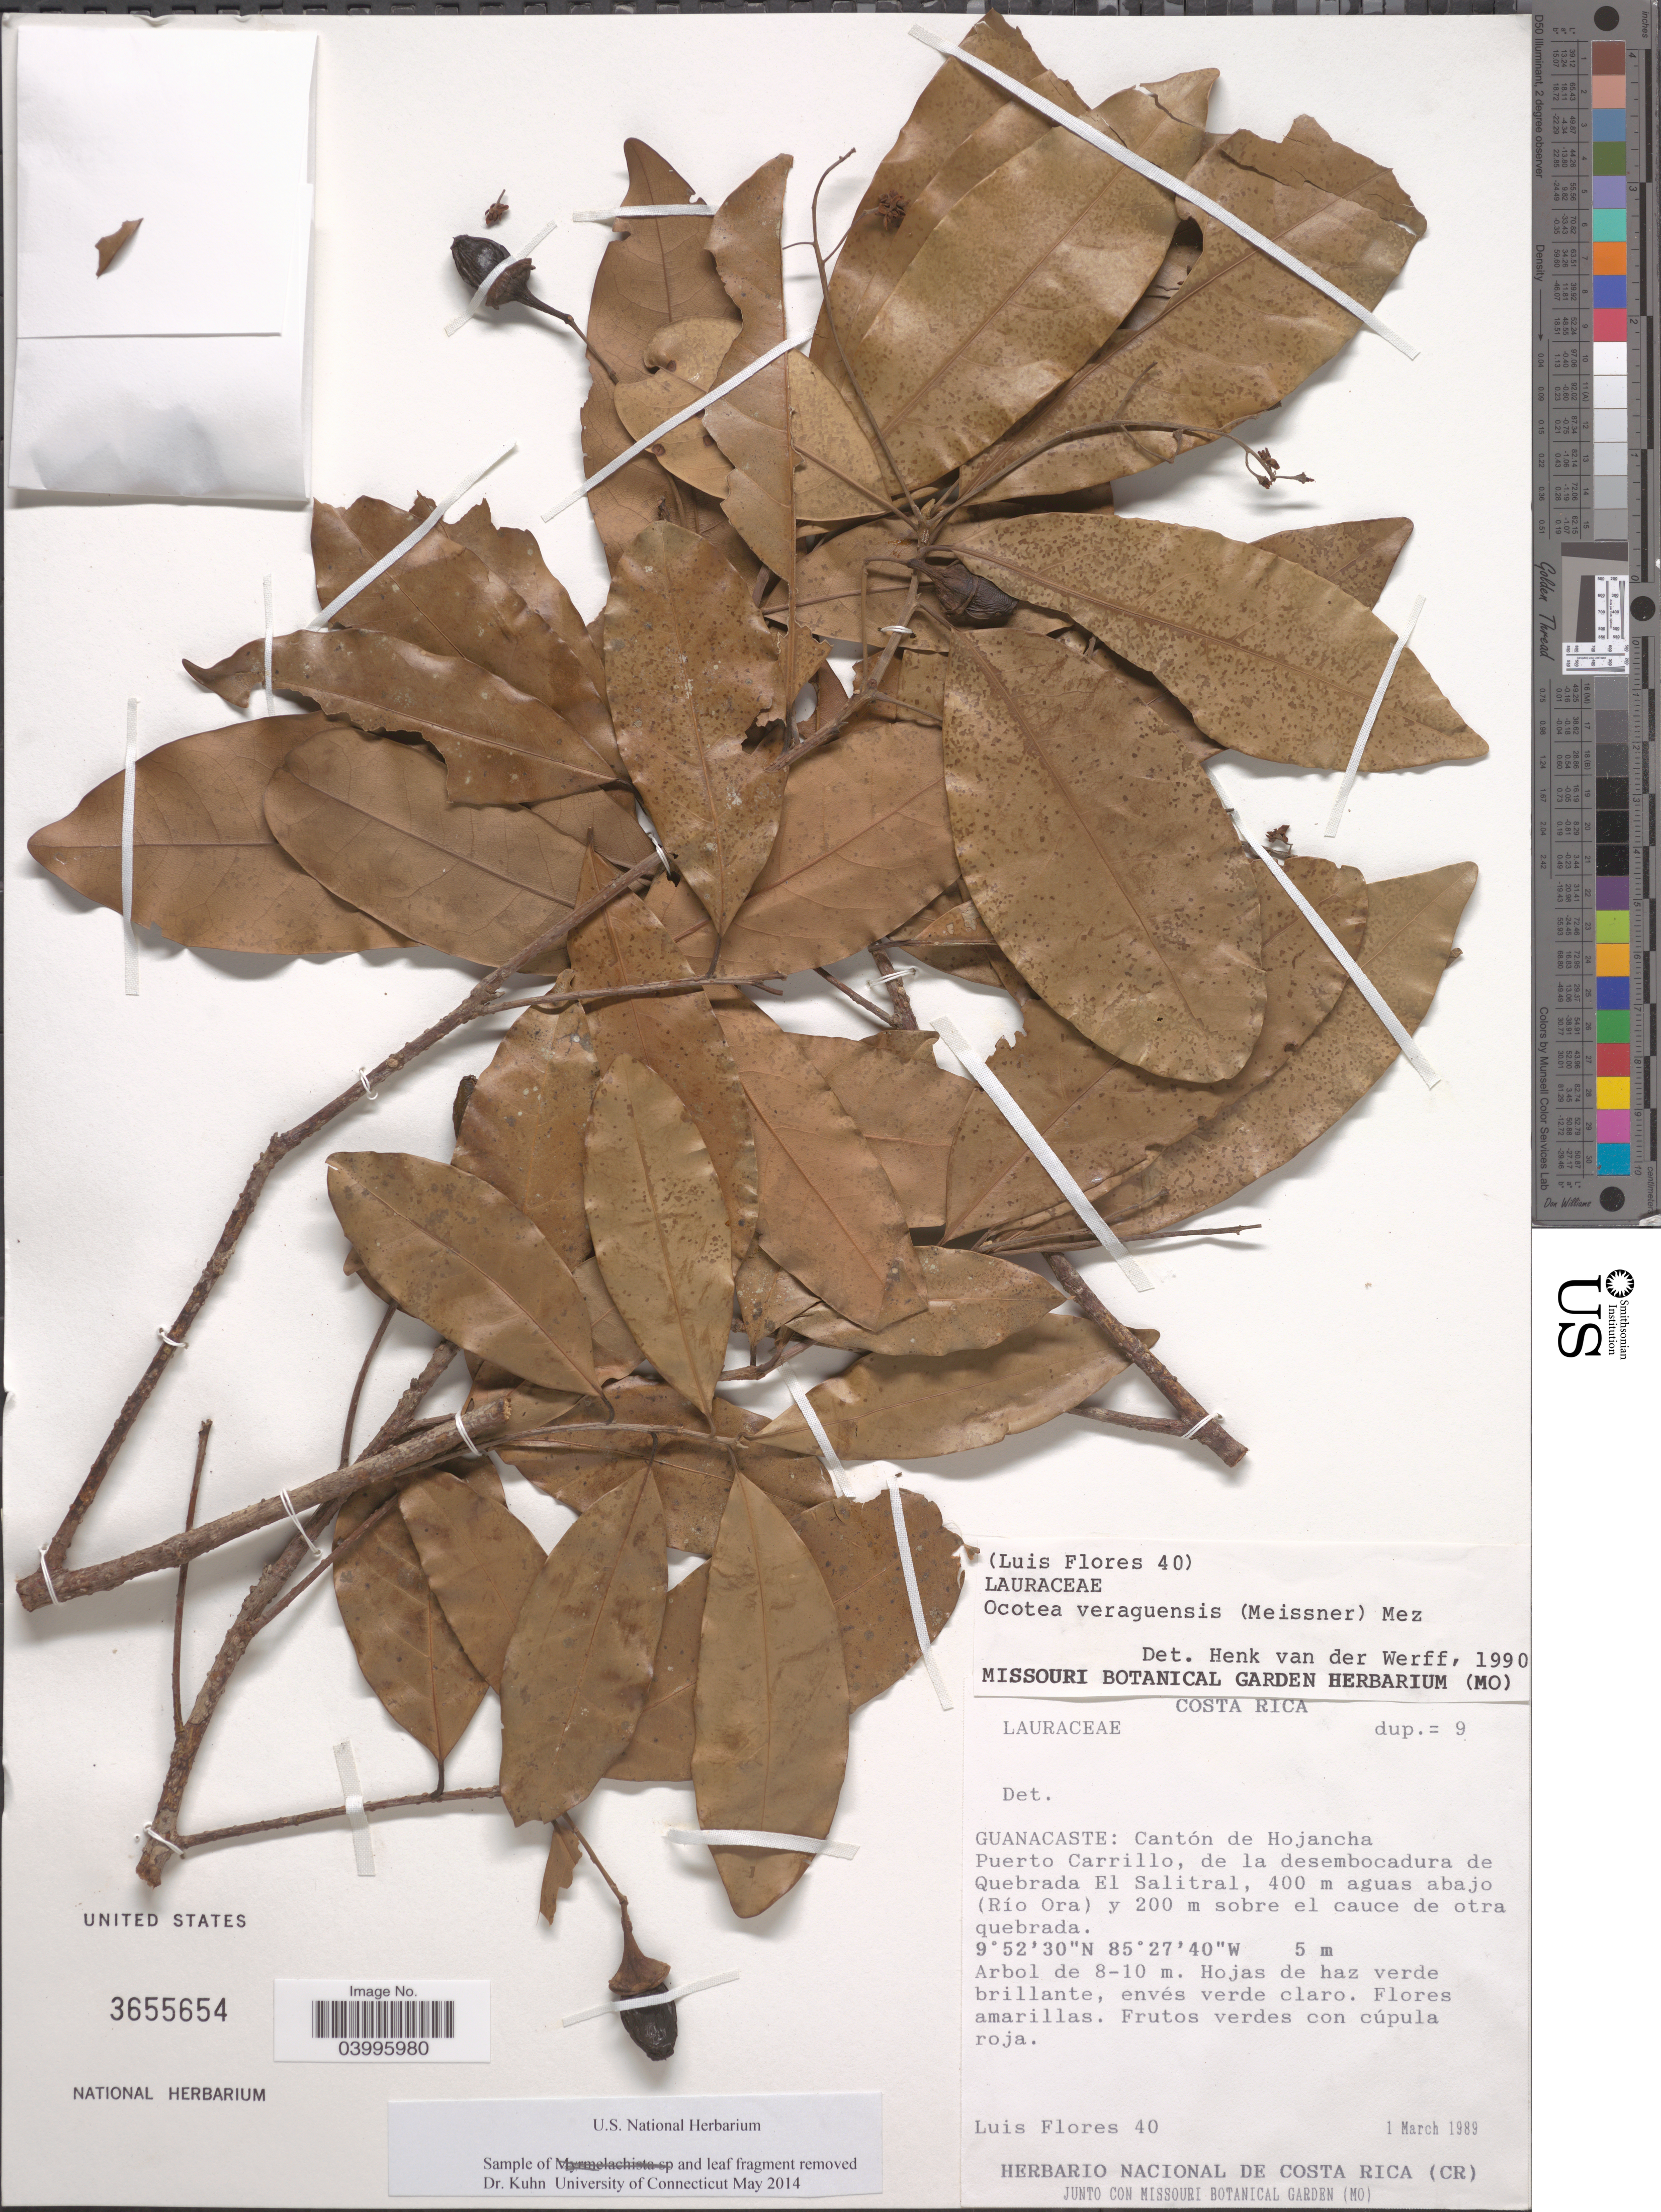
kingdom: Plantae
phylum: Tracheophyta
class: Magnoliopsida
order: Laurales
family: Lauraceae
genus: Ocotea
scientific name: Ocotea veraguensis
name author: (Meisn.) Mez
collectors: L. Flores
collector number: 40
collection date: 1989-03-01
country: Costa Rica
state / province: Guanacaste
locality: Cantón de Hojancha. Puerto Carrillo, de la desembocadura de Quebrada El Salitral, 400 m aguas abajo (Río Ora) y 200 m sobre el cauce de otra quebrada.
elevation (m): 5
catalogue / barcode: US 3655654